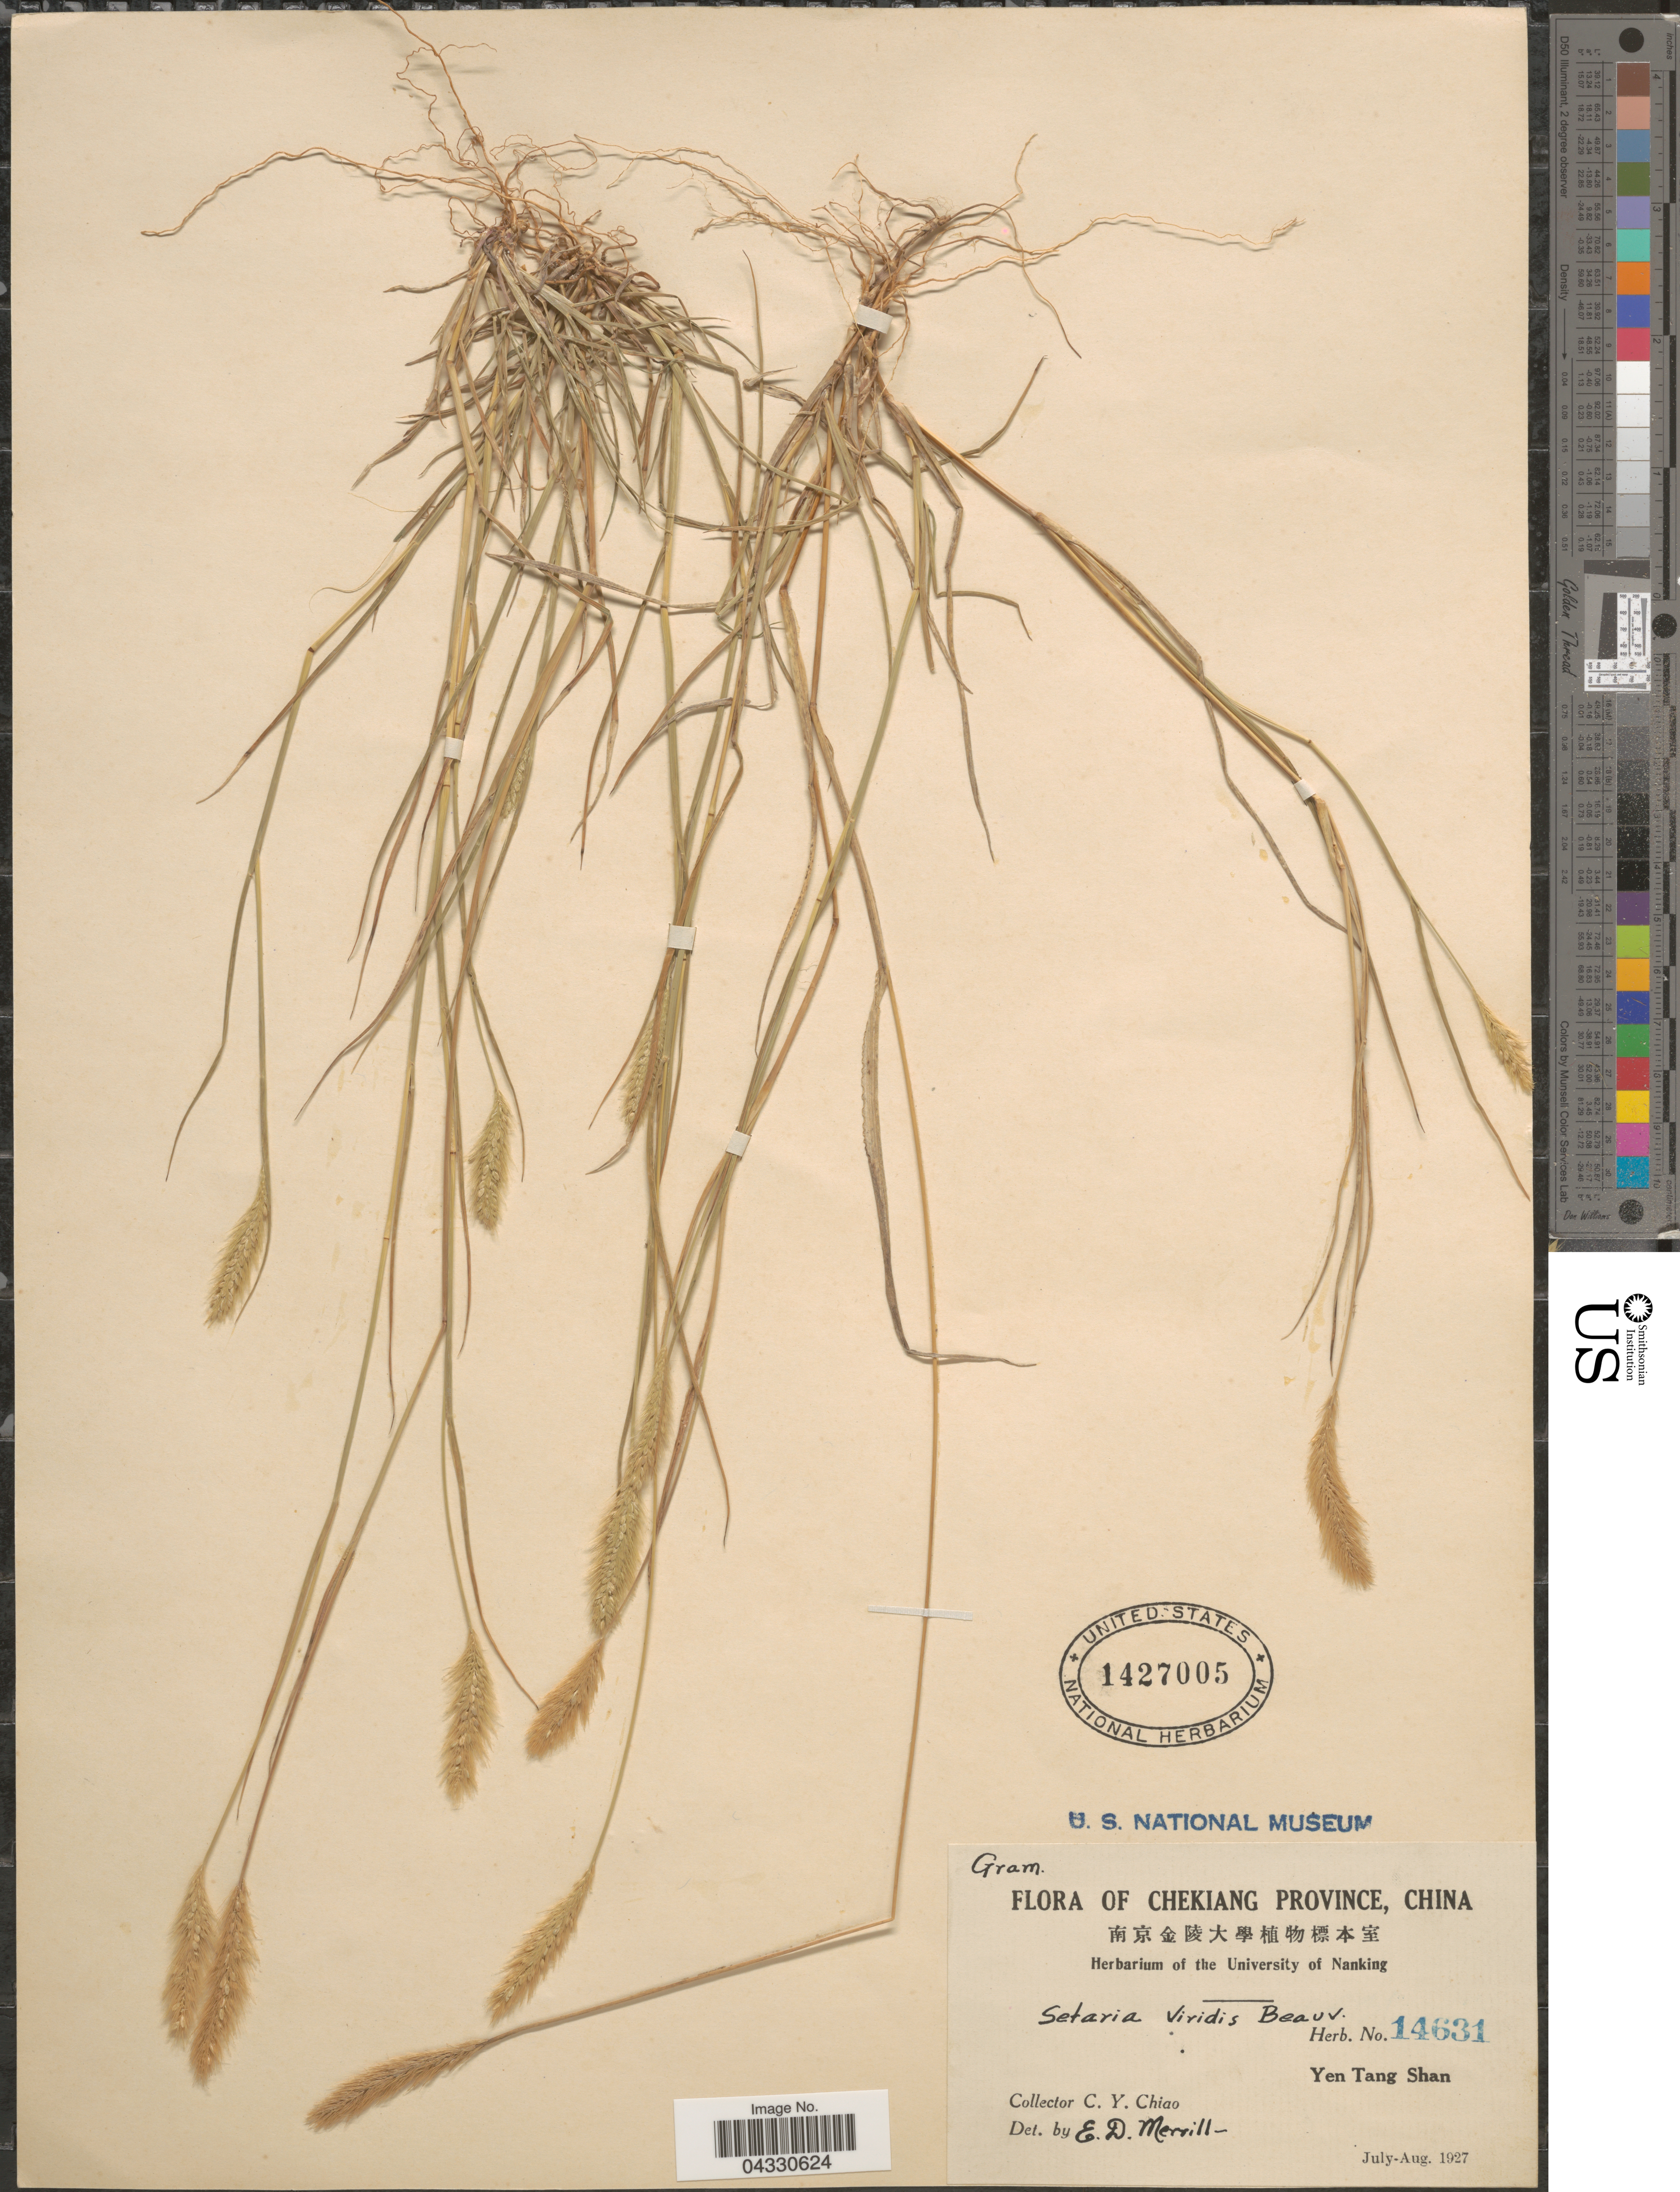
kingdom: Plantae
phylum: Tracheophyta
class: Liliopsida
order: Poales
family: Poaceae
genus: Setaria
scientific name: Setaria viridis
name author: (L.) P. Beauv.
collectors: C. Y. Chiao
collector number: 14631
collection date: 1927-07/1927-08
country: China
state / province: Zhejiang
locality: Chekiang Province. Yen Tang Shan.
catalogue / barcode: US 1427005